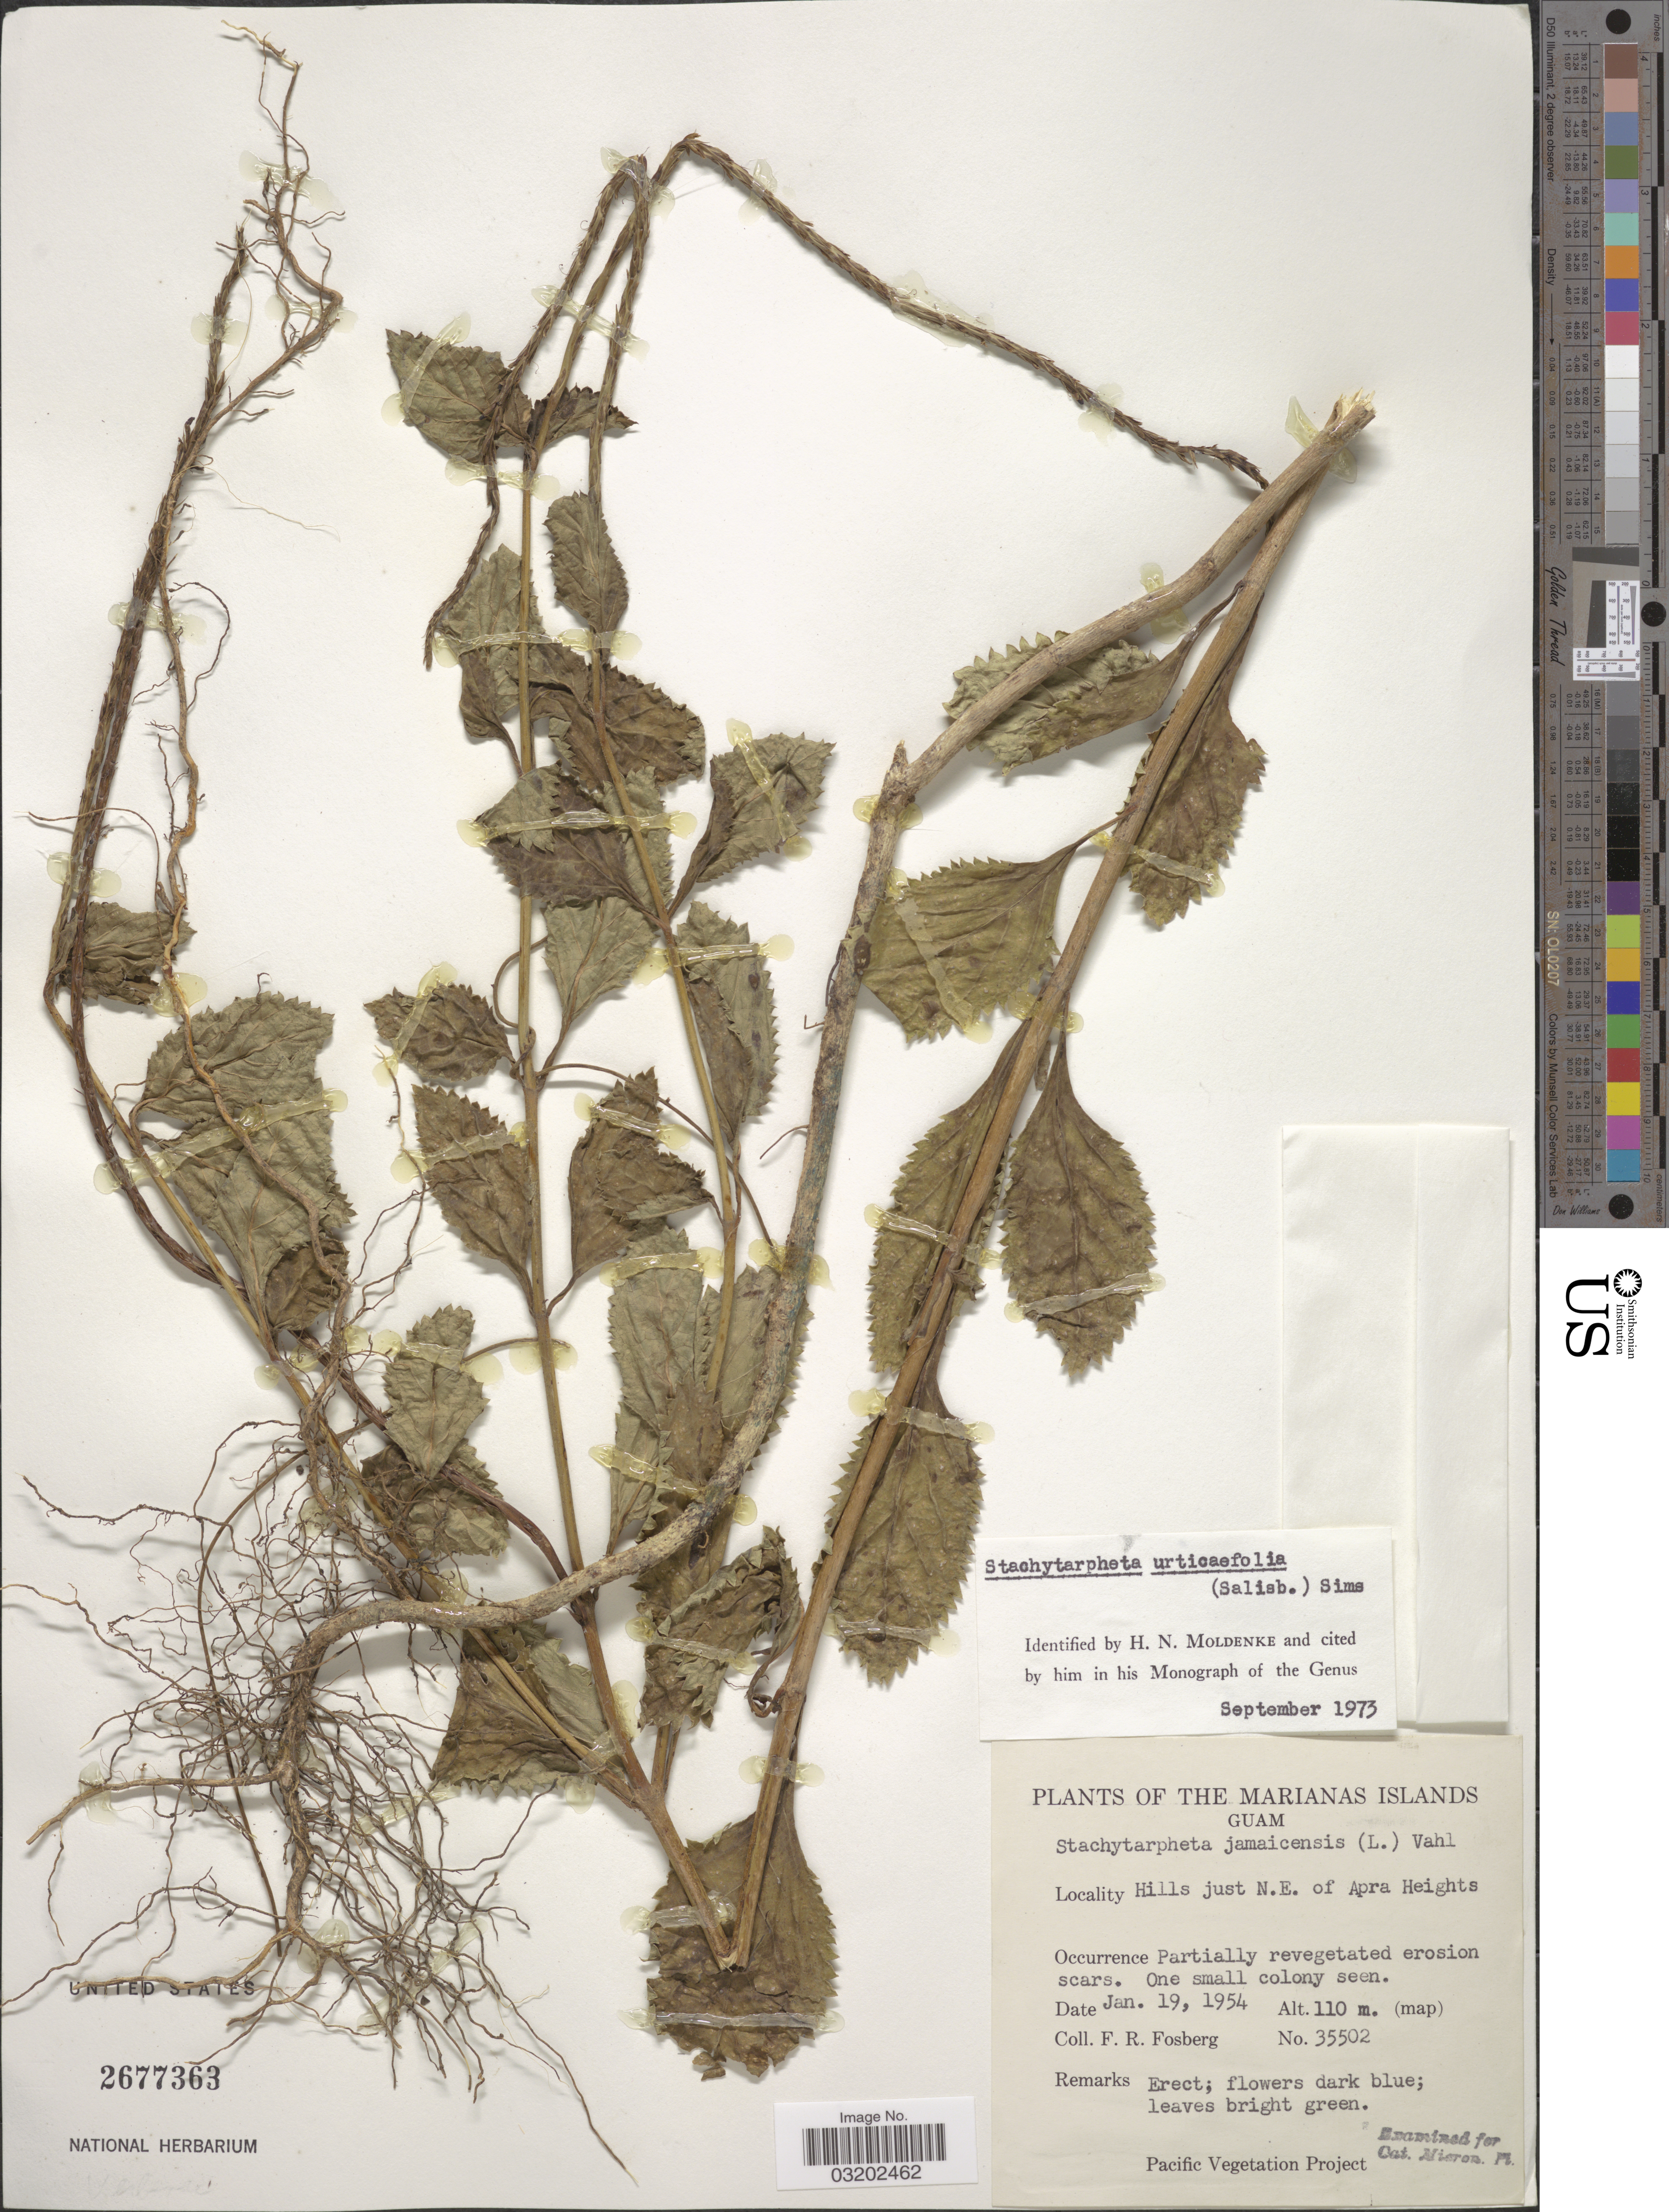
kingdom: Plantae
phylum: Tracheophyta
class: Magnoliopsida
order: Lamiales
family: Verbenaceae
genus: Stachytarpheta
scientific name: Stachytarpheta urticifolia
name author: Sims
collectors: F. R. Fosberg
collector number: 35502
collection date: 1954-01-19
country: Guam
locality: The Marianas Islands, Hills just N.E. of Apra Heights.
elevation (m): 110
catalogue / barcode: US 2677363